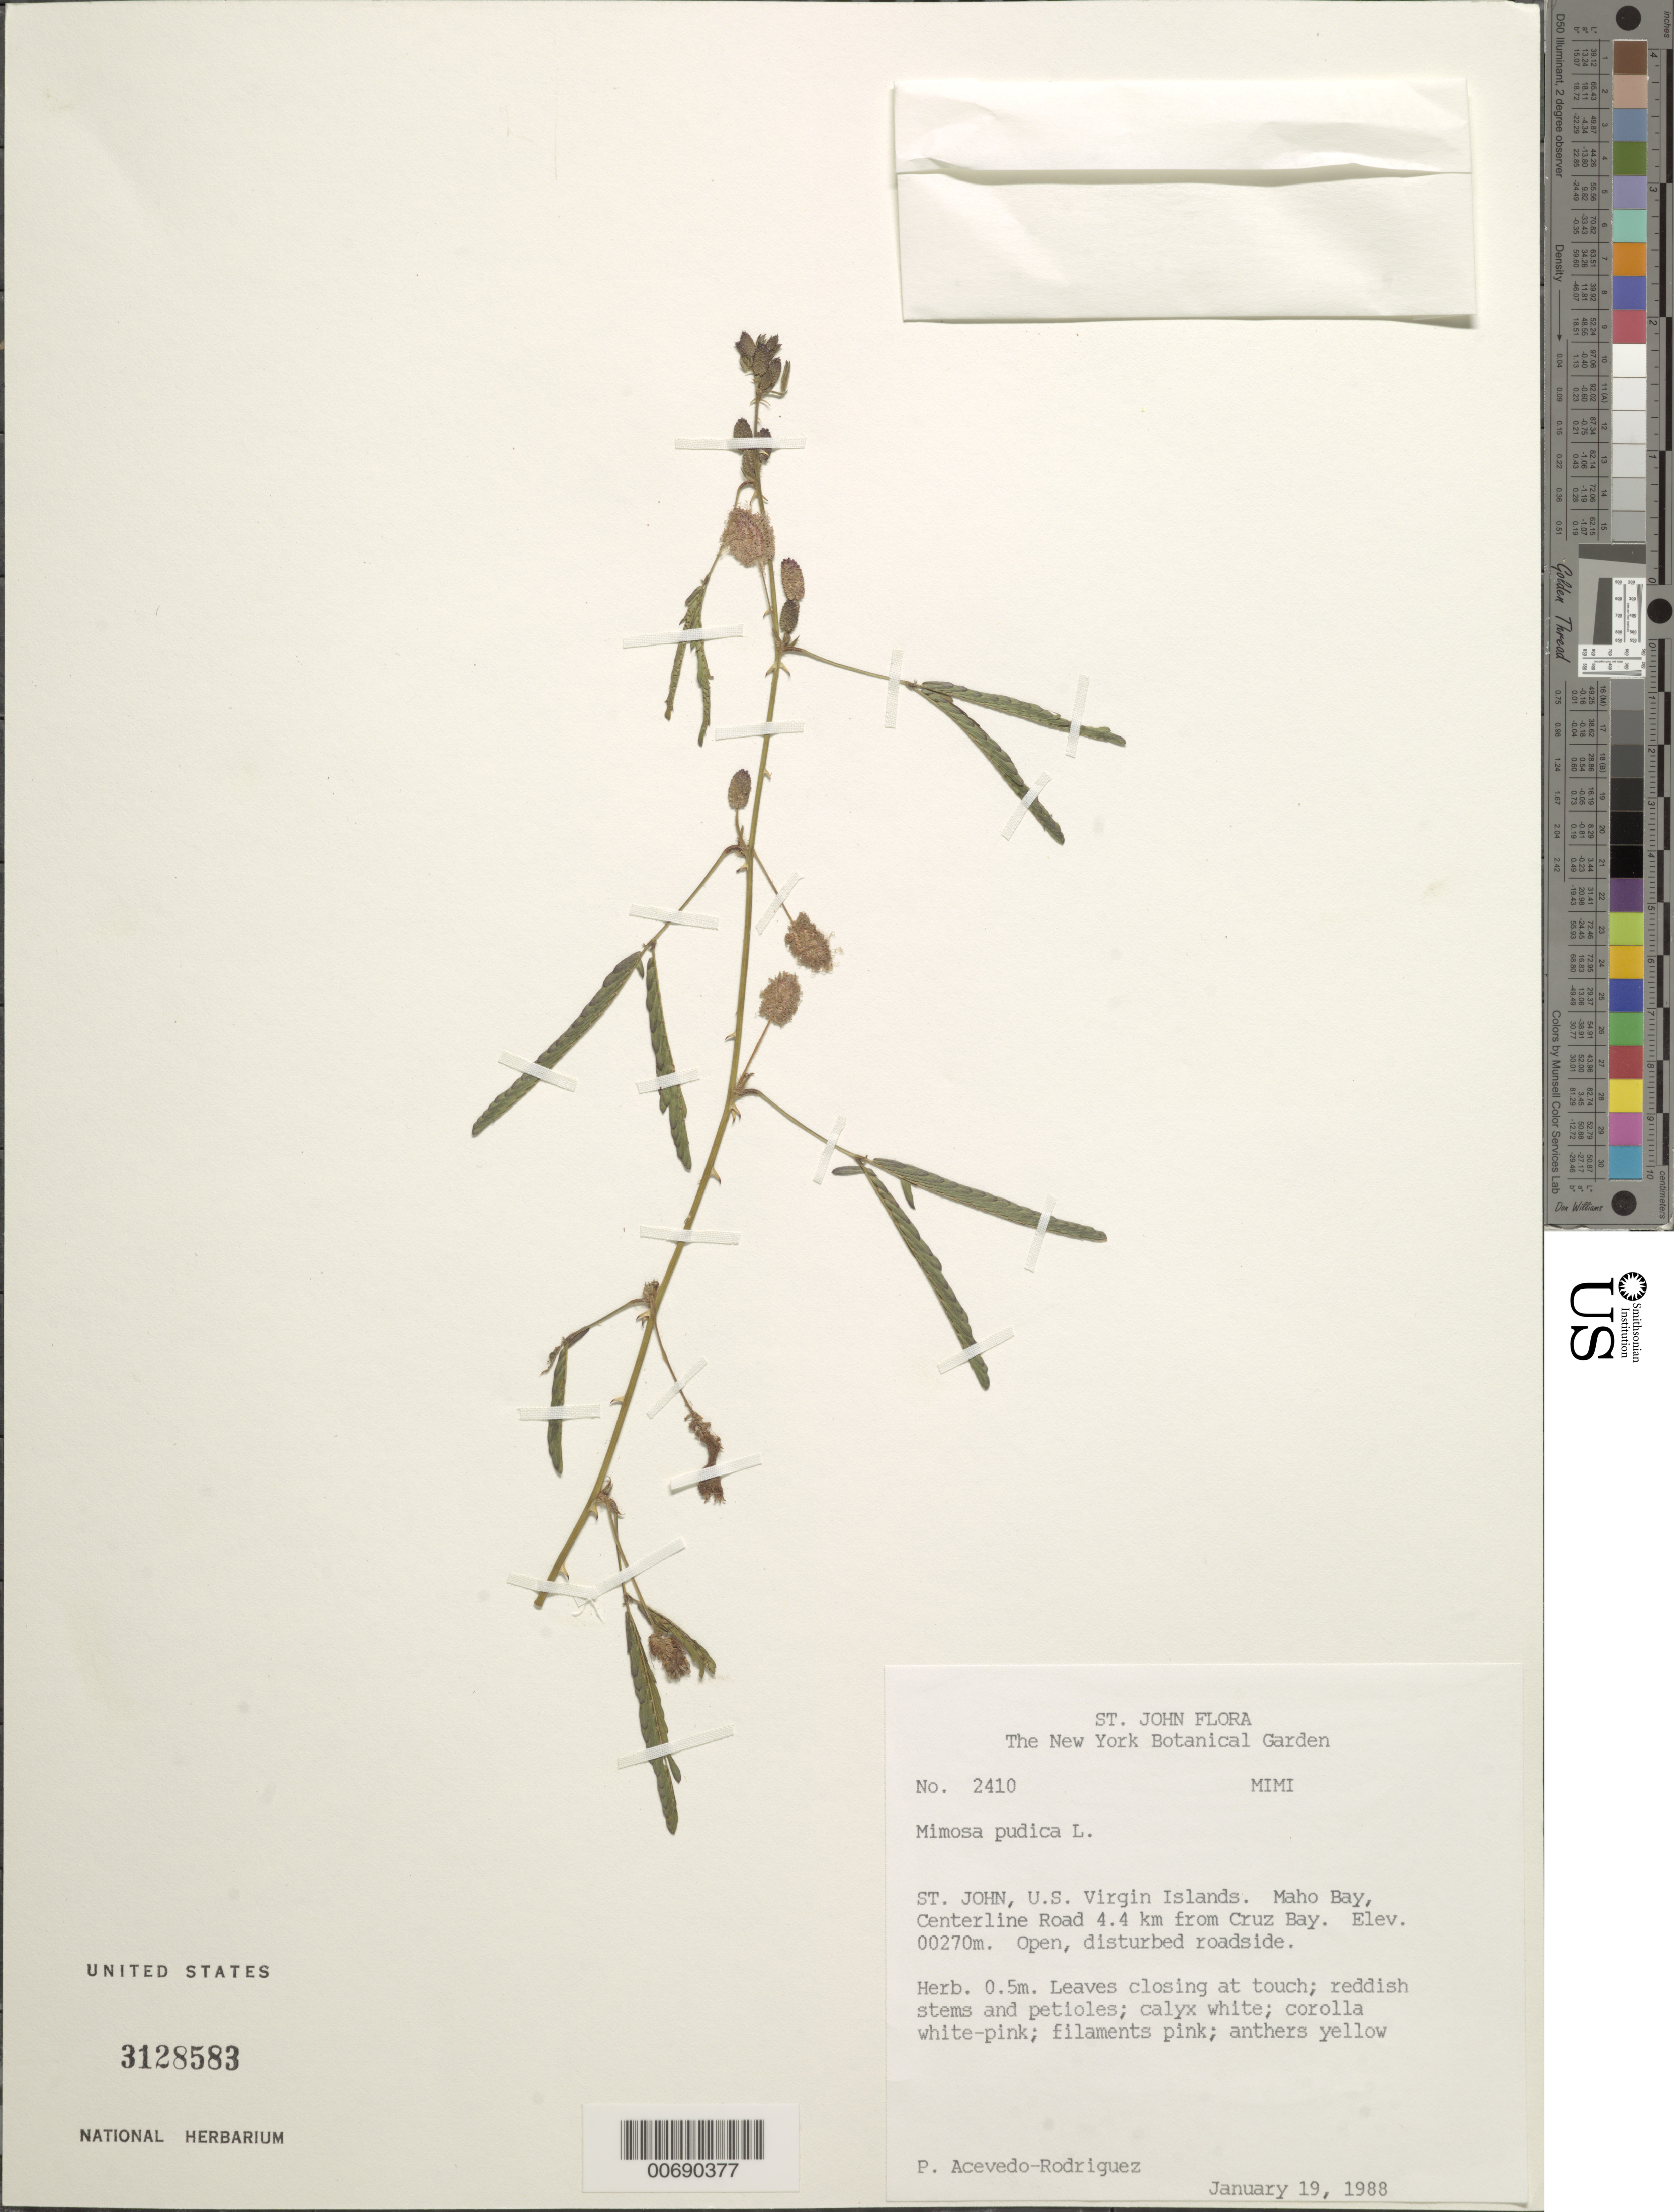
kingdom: Plantae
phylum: Tracheophyta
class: Magnoliopsida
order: Fabales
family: Fabaceae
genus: Mimosa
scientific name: Mimosa pudica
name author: L.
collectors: P. Acevedo-Rodr.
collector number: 2410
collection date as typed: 19 Jan 1988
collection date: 1988-01-19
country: U.S. Virgin Islands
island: St. John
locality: Maho Bay Quarter; Center Line Road km 4.4 from Cruz Bay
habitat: Open, disturbed roadside.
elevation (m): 270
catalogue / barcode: US 3128583